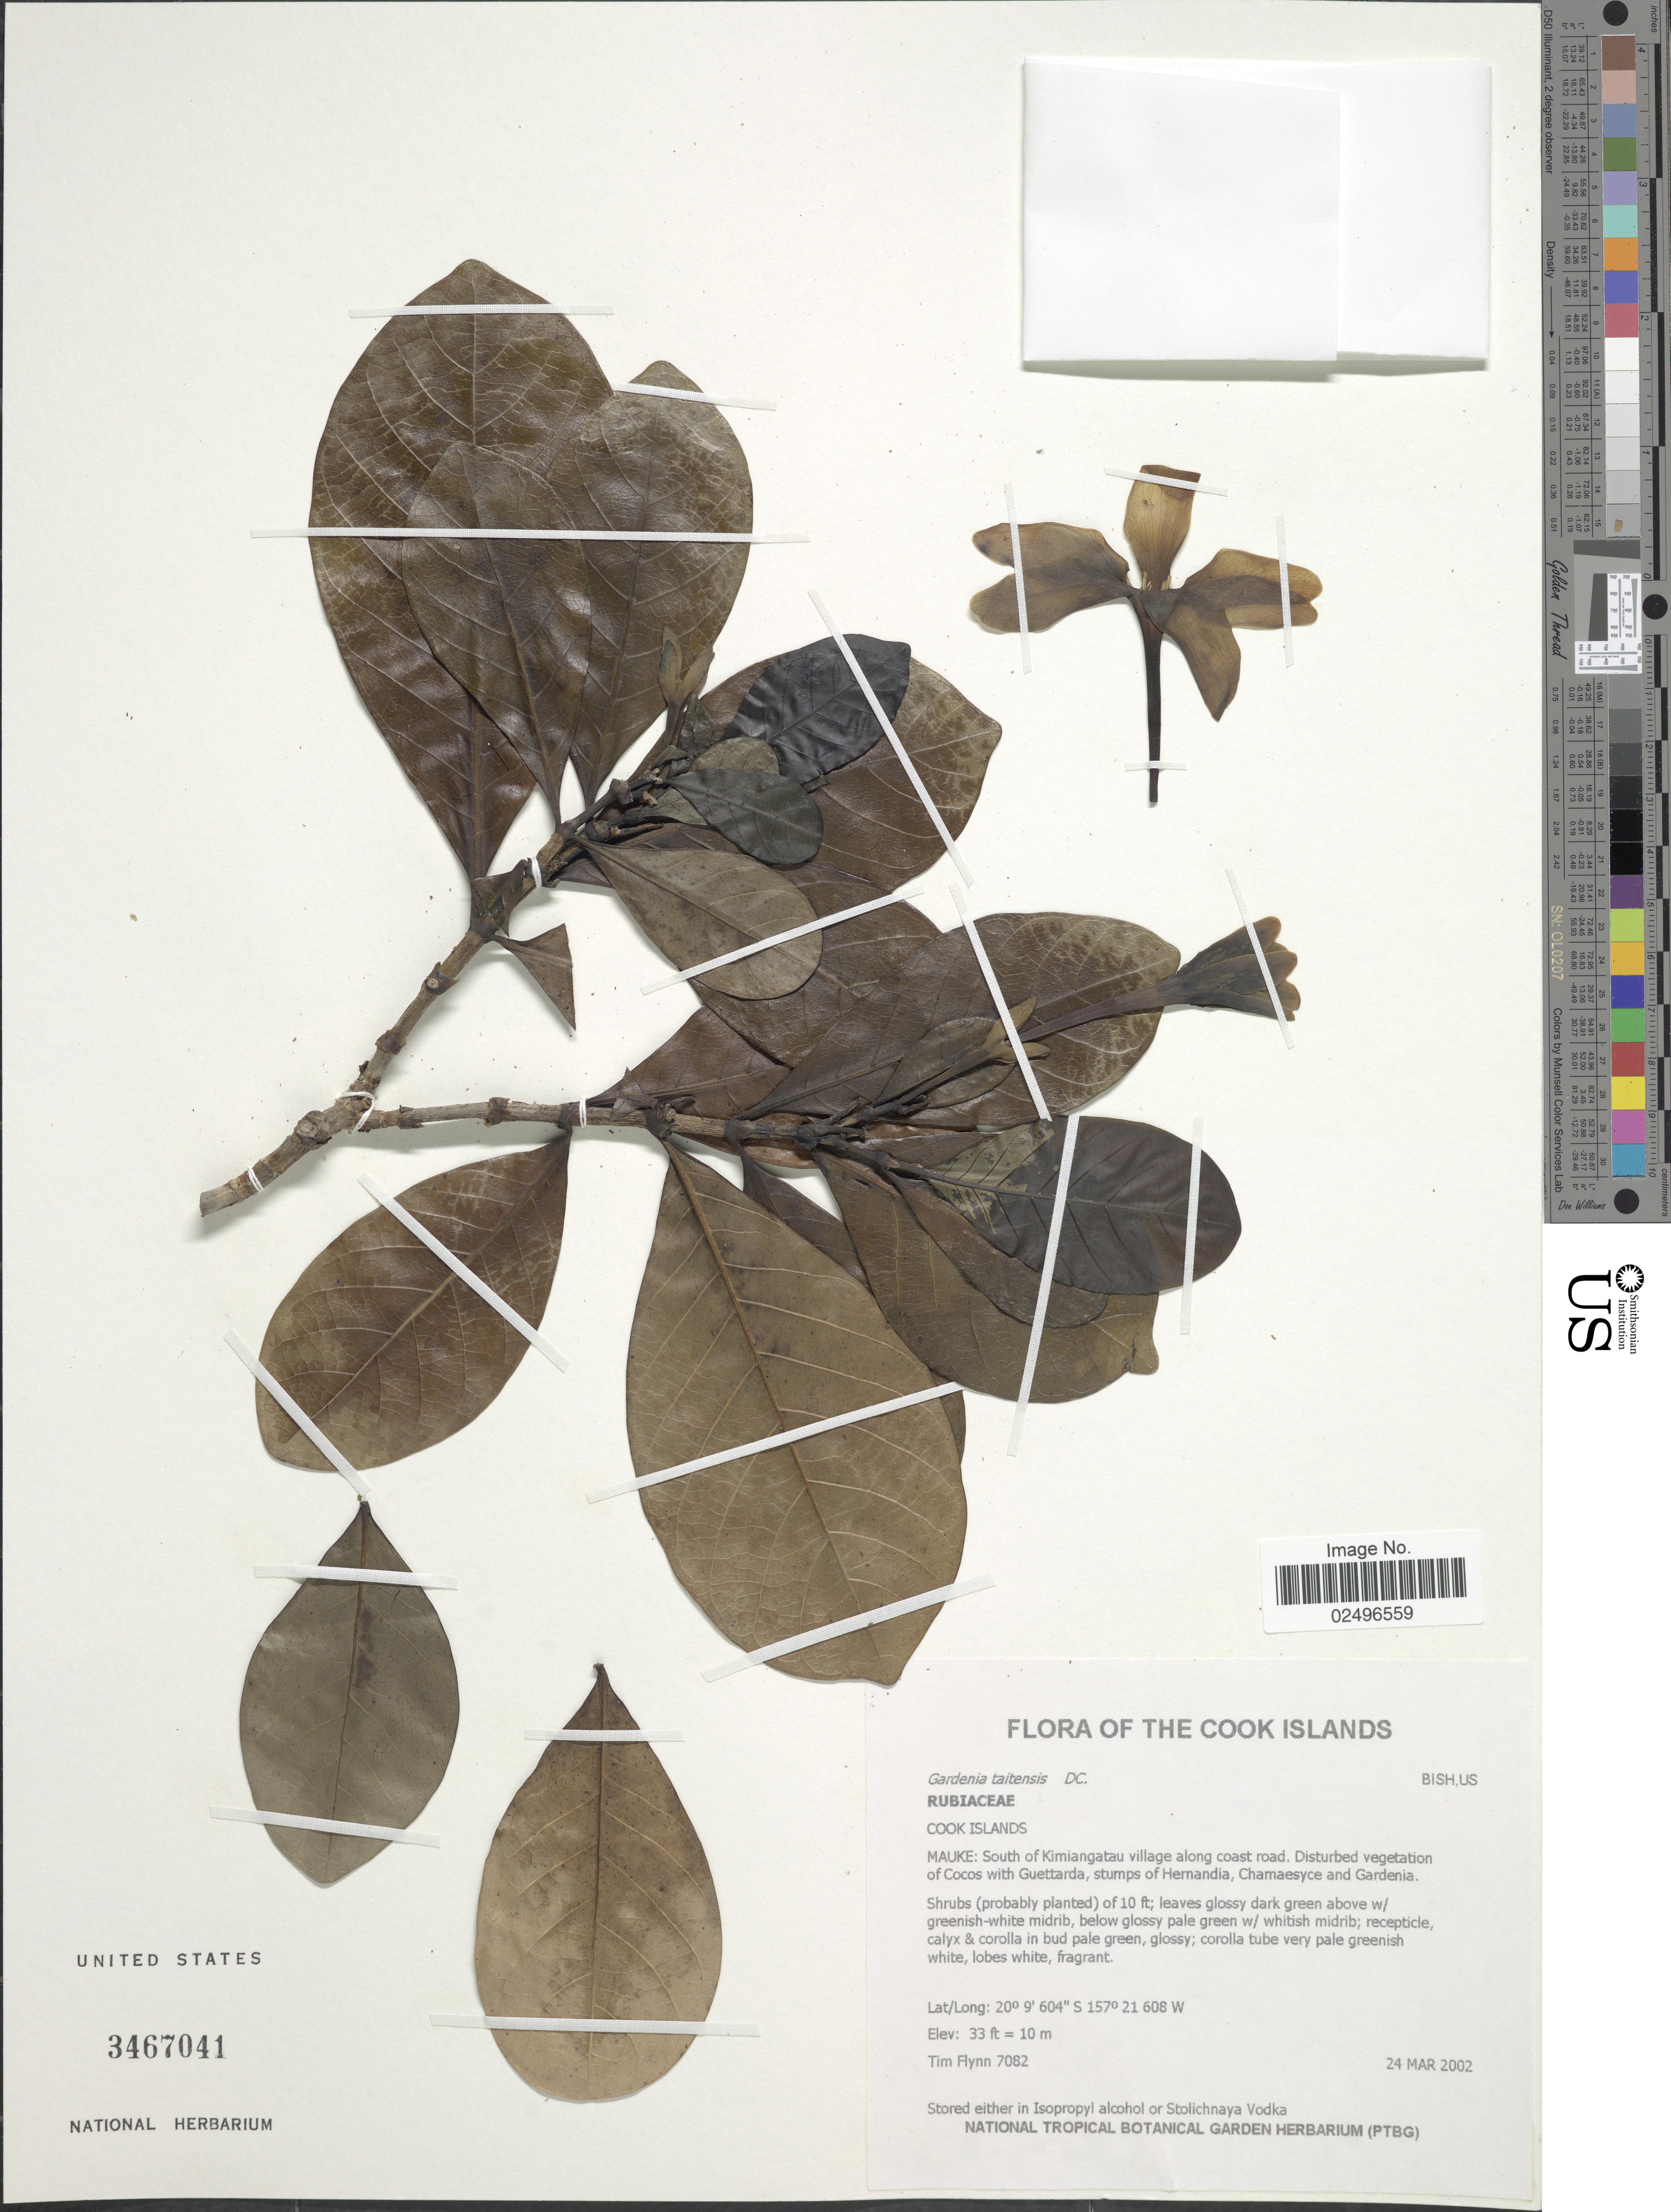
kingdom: Plantae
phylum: Tracheophyta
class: Magnoliopsida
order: Gentianales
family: Rubiaceae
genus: Gardenia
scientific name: Gardenia taitensis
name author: DC.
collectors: T. Flynn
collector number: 7082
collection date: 2002-03-24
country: Cook Islands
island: Mauke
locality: South of Kimiangatau village along coast road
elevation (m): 10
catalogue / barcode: US 3467041